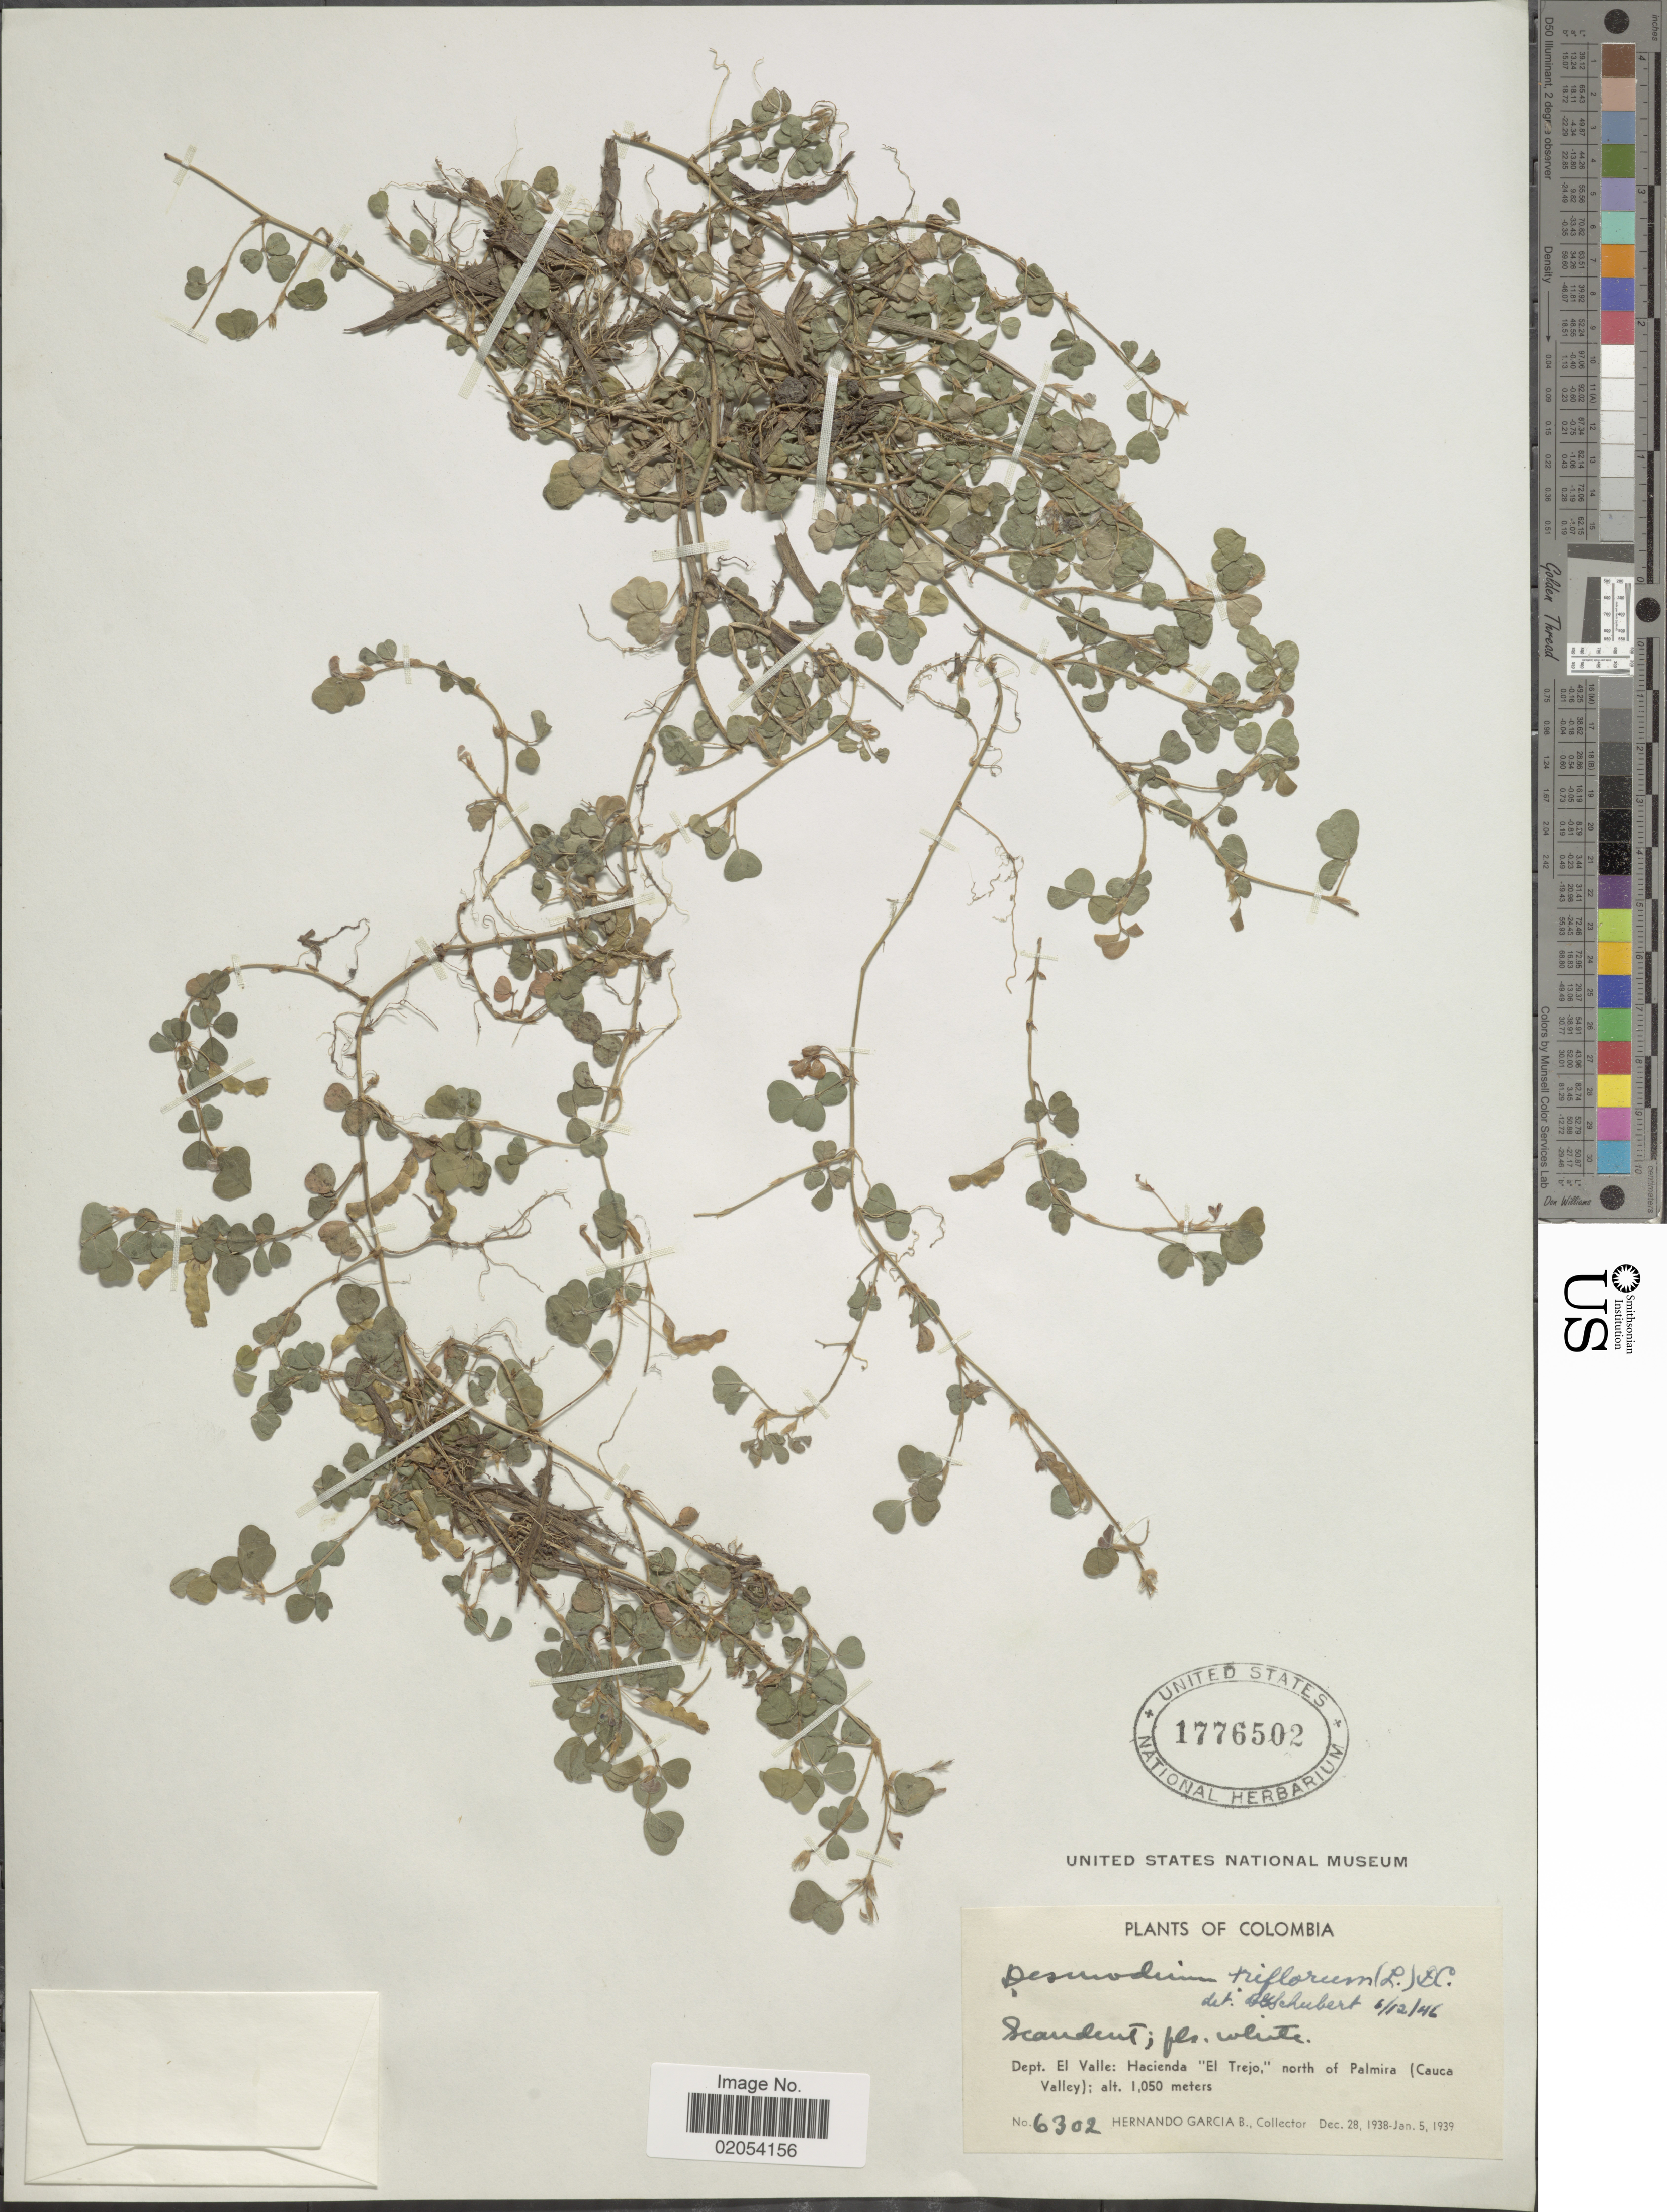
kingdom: Plantae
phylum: Tracheophyta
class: Magnoliopsida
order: Fabales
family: Fabaceae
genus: Grona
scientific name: Grona triflora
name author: (L.) H. Ohashi & K. Ohashi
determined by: Strong, Mark T., (BOT), Smithsonian Institution - National Museum of Natural History (UNITED STATES)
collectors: H. García Barriga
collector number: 6302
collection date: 1938-12-28/1939-01-05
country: Colombia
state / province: Valle del Cauca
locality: Dept. El Valle: Hacienda El Trejo, north of Palmira (Cauca Valley)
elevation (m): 1050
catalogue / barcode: US 1776502